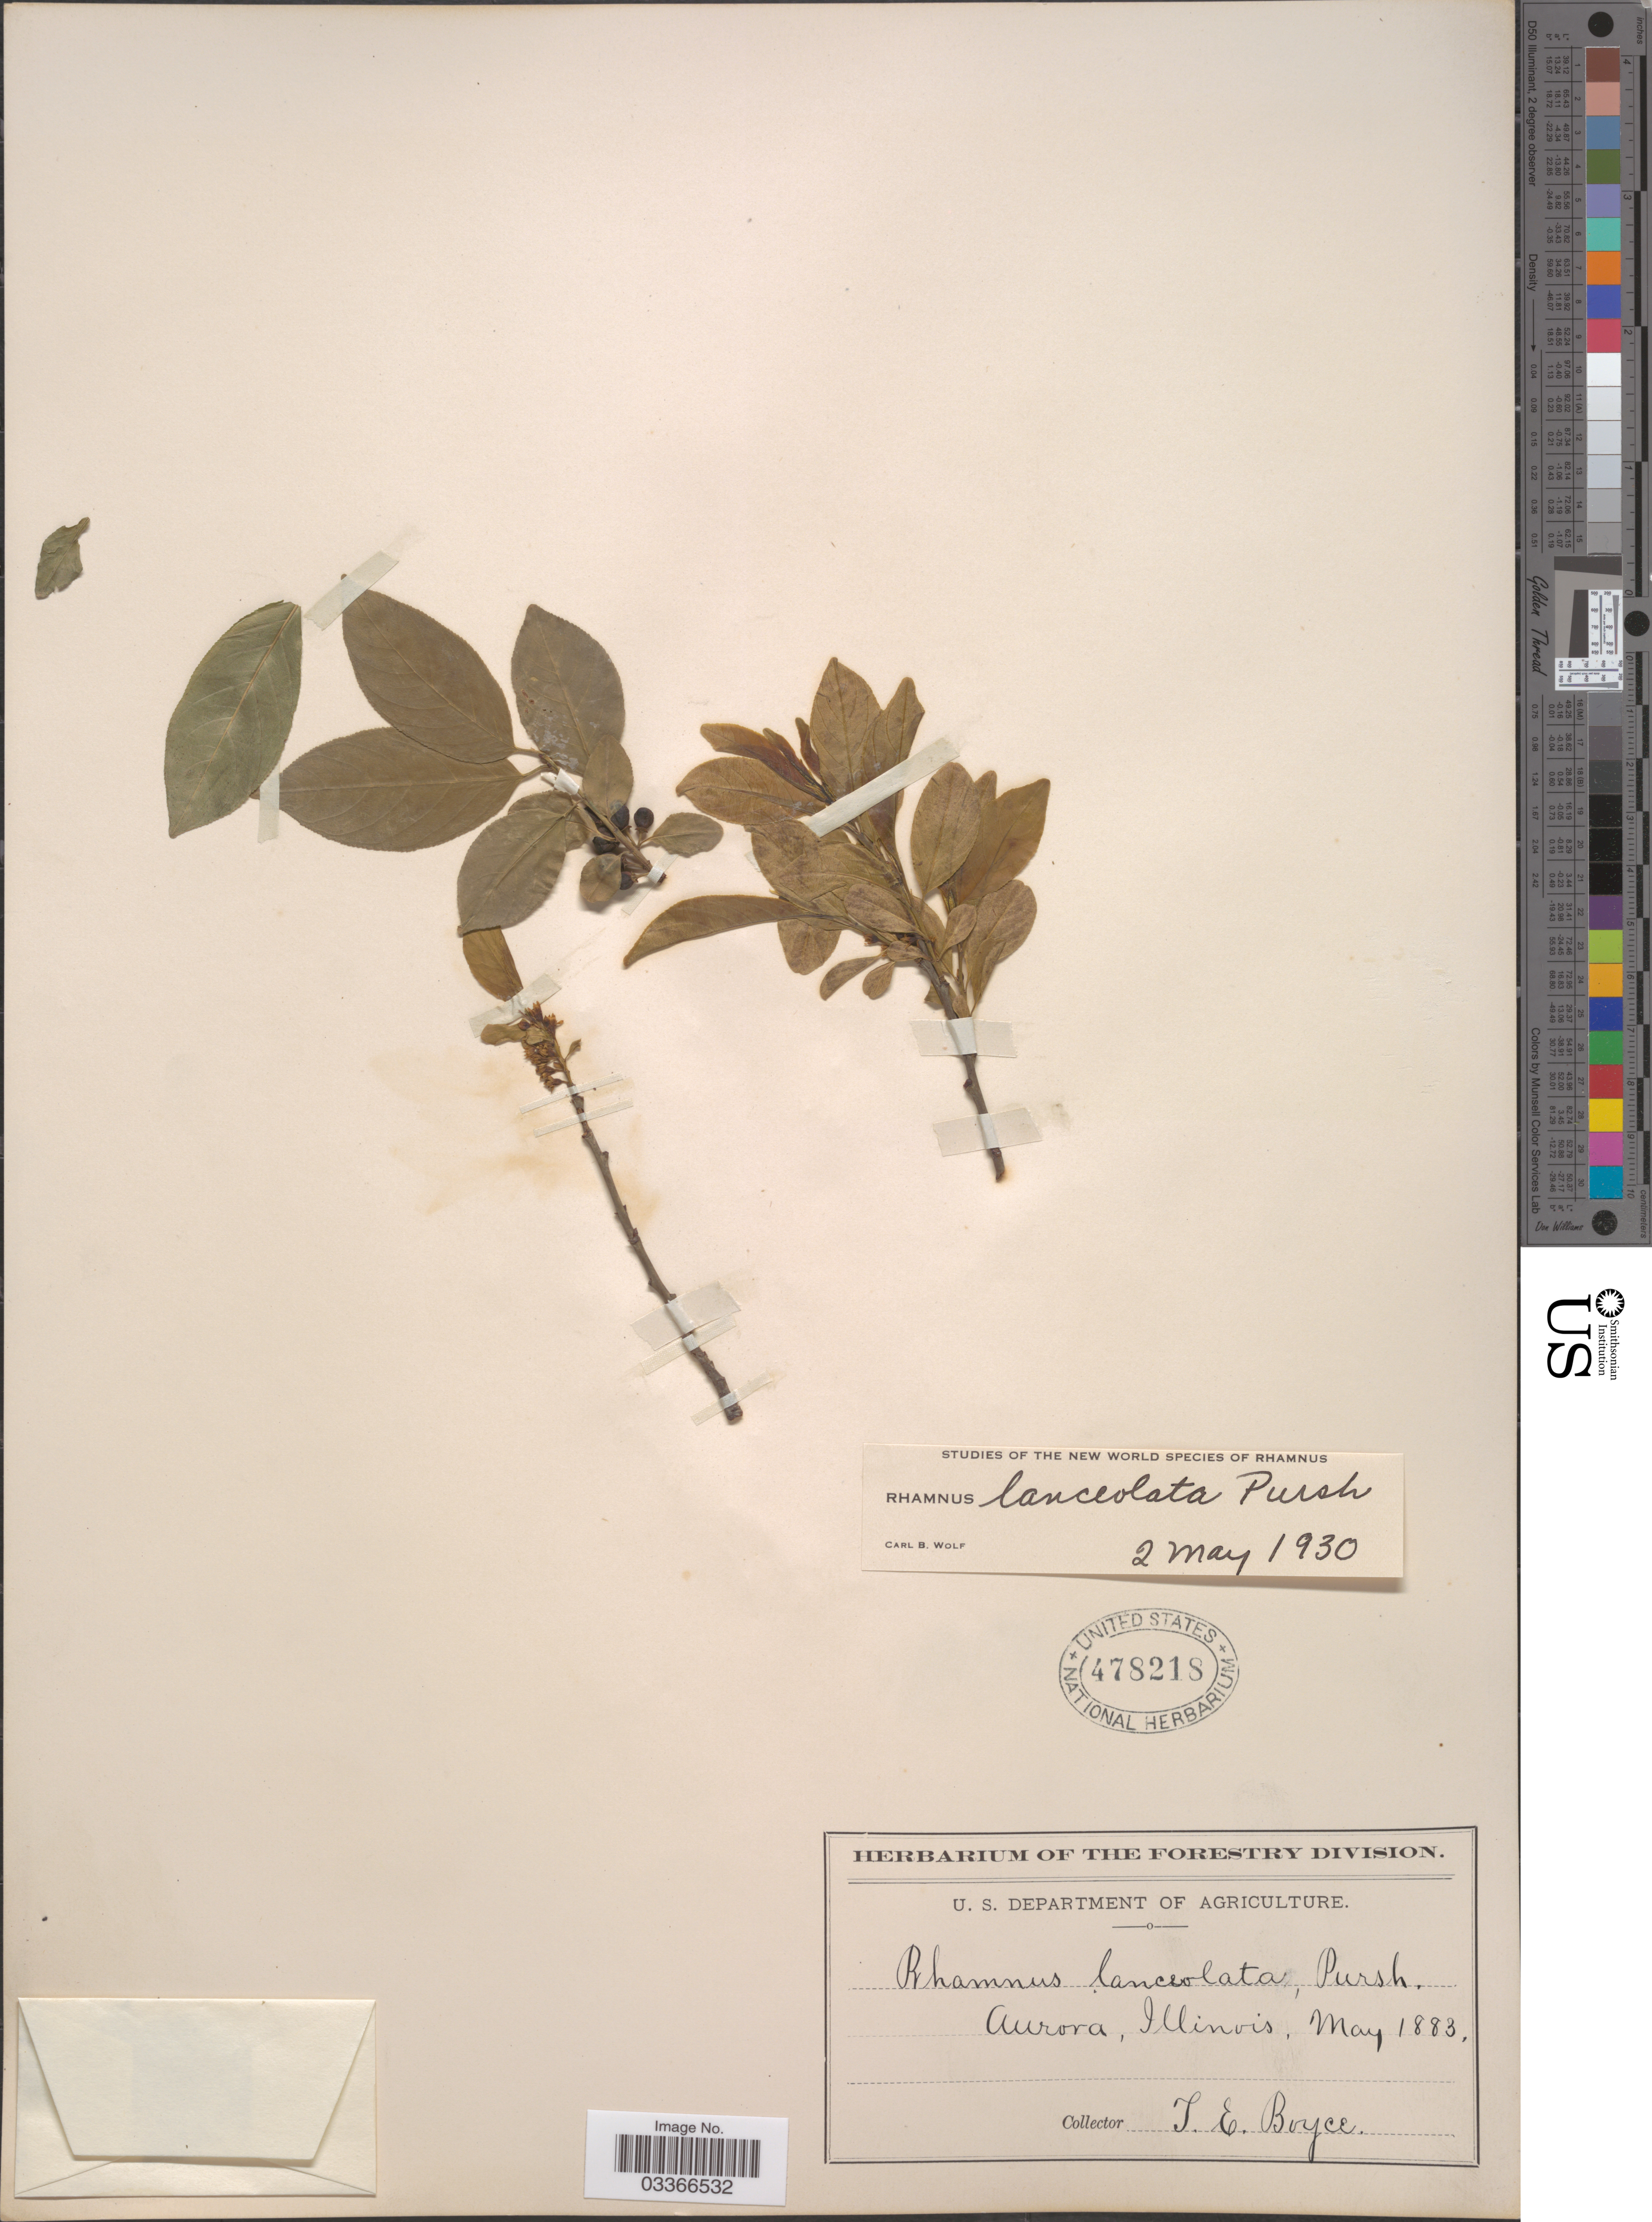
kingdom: Plantae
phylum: Tracheophyta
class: Magnoliopsida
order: Rosales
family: Rhamnaceae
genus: Rhamnus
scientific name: Rhamnus lanceolata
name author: Pursh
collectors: Y. Boyce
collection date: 1883-05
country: United States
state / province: Illinois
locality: Aurora.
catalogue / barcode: US 478218